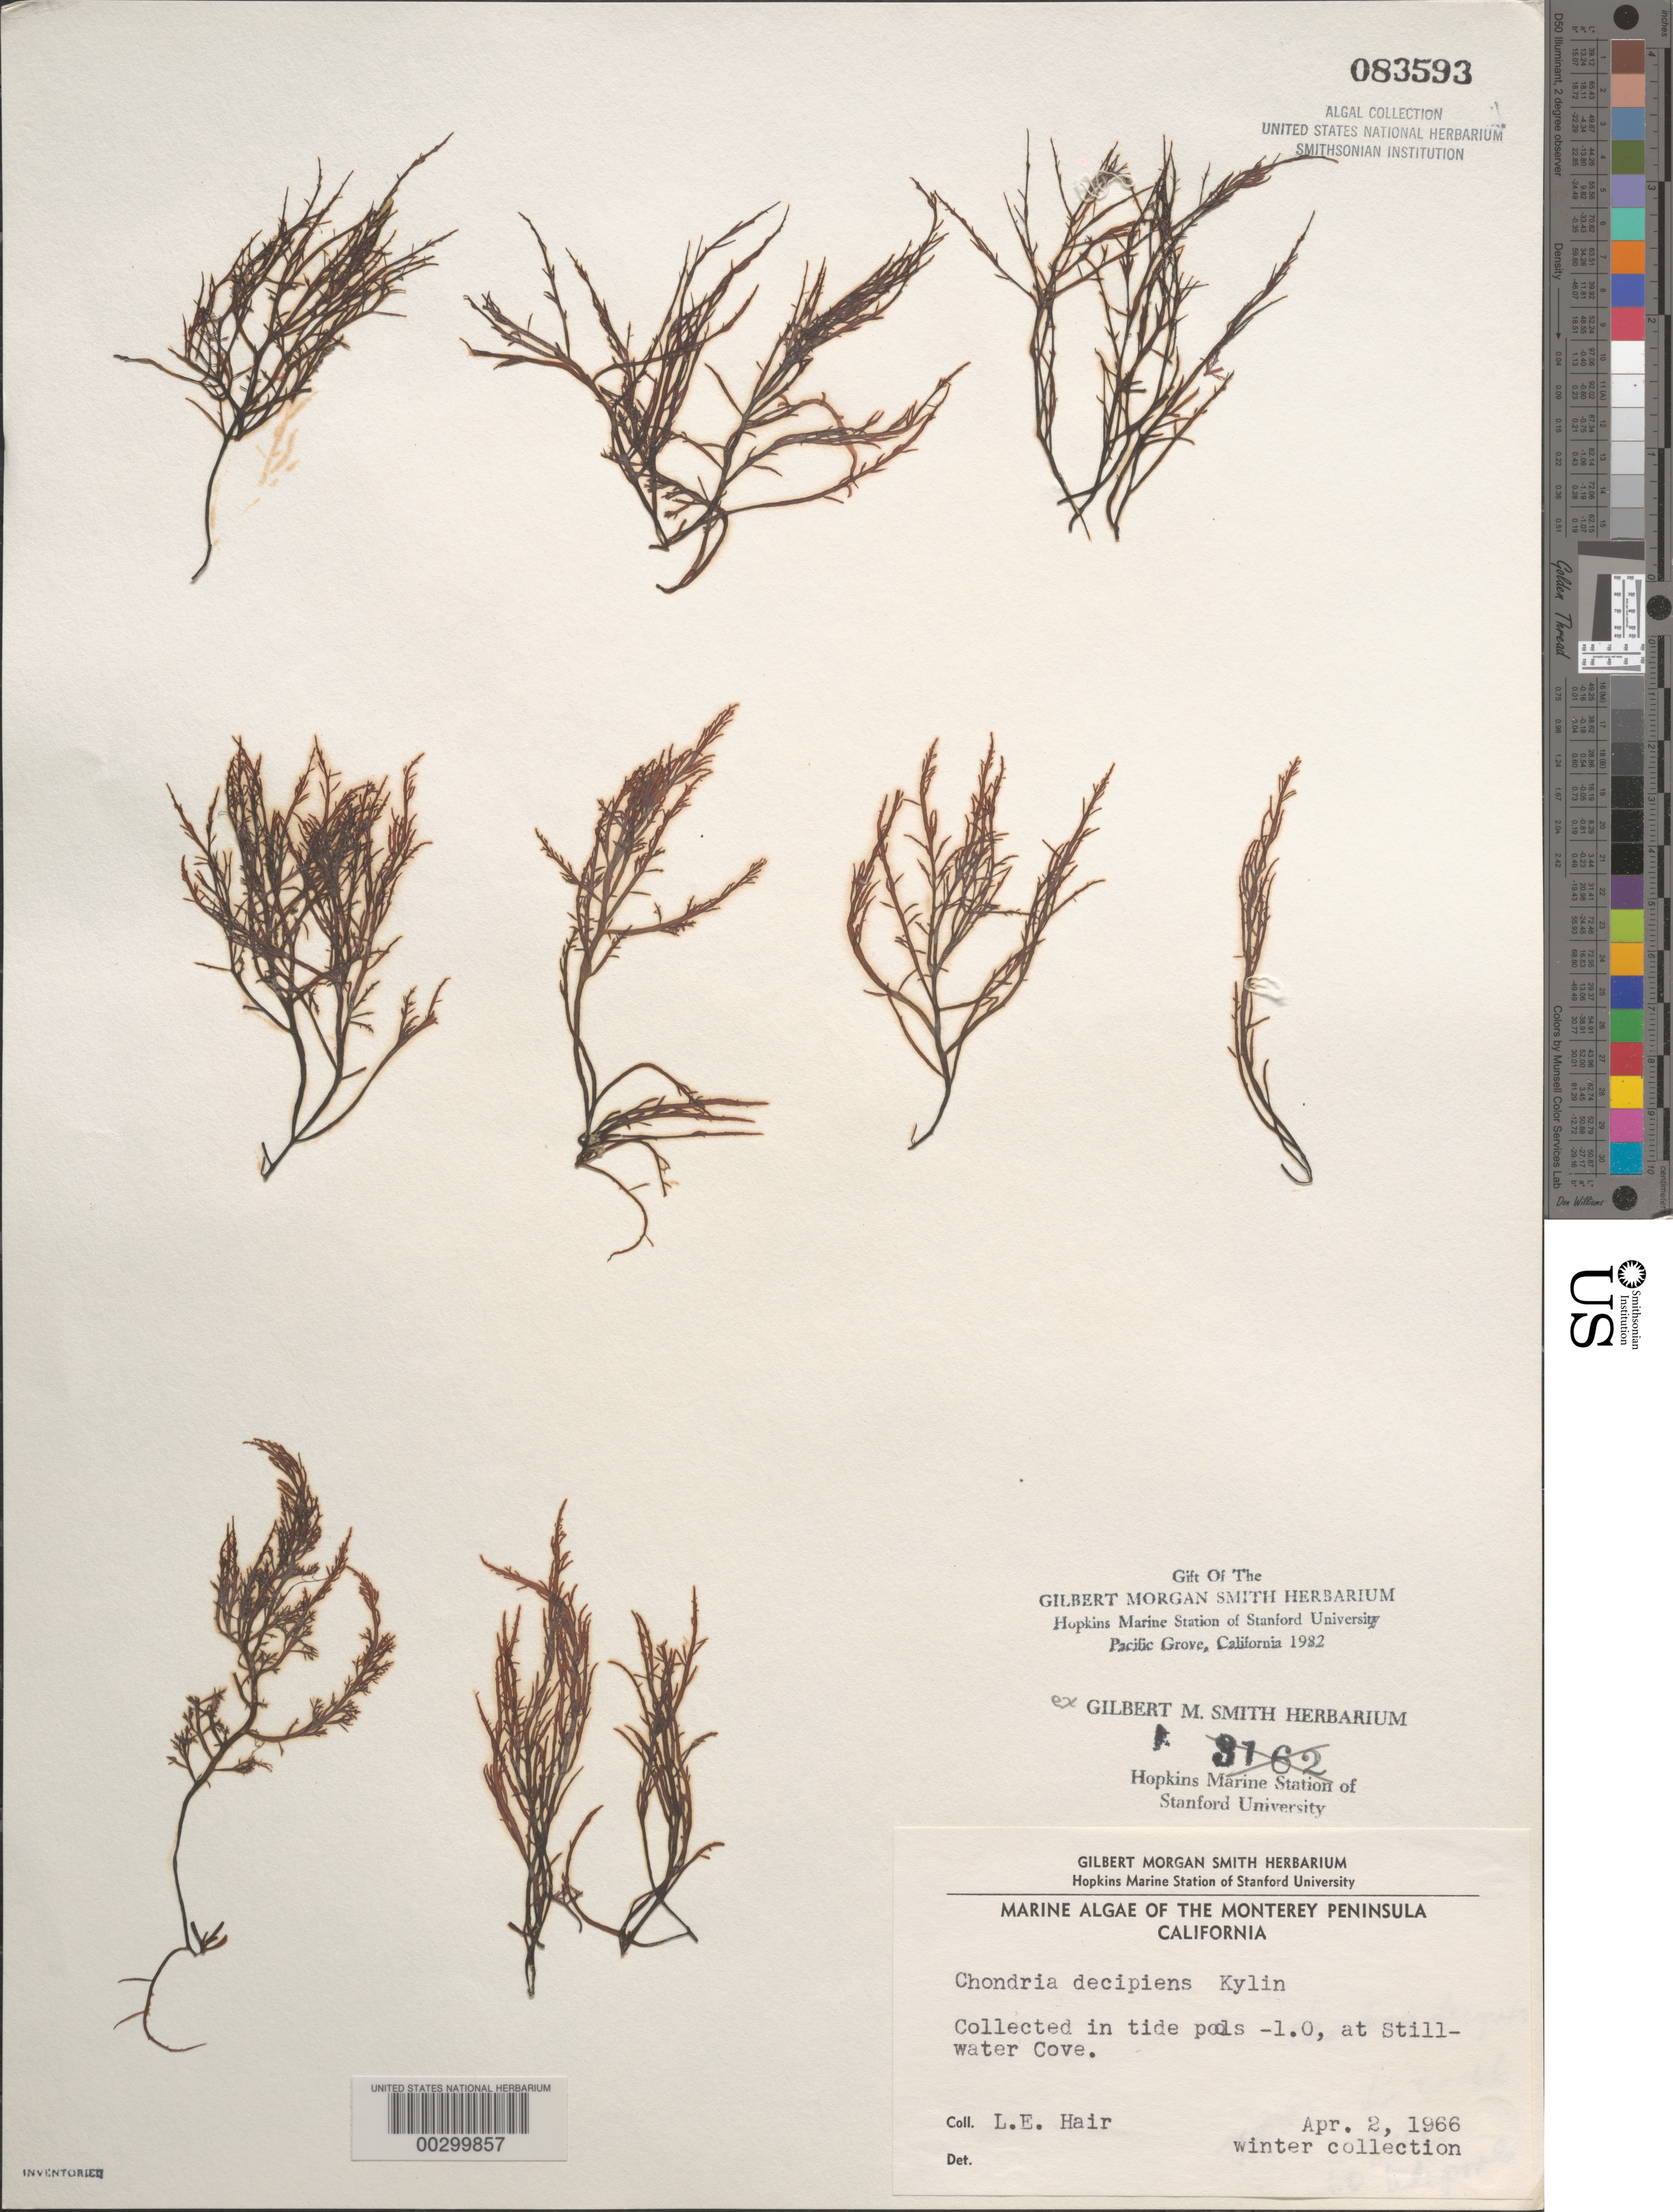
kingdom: Plantae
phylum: Rhodophyta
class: Florideophyceae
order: Ceramiales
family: Rhodomelaceae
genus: Chondria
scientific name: Chondria decipiens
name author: Kylin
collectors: L. Hair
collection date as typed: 02 Apr 1966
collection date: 1966-04-02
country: United States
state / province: California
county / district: Monterey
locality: Stillwater Cove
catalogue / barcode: US 83593